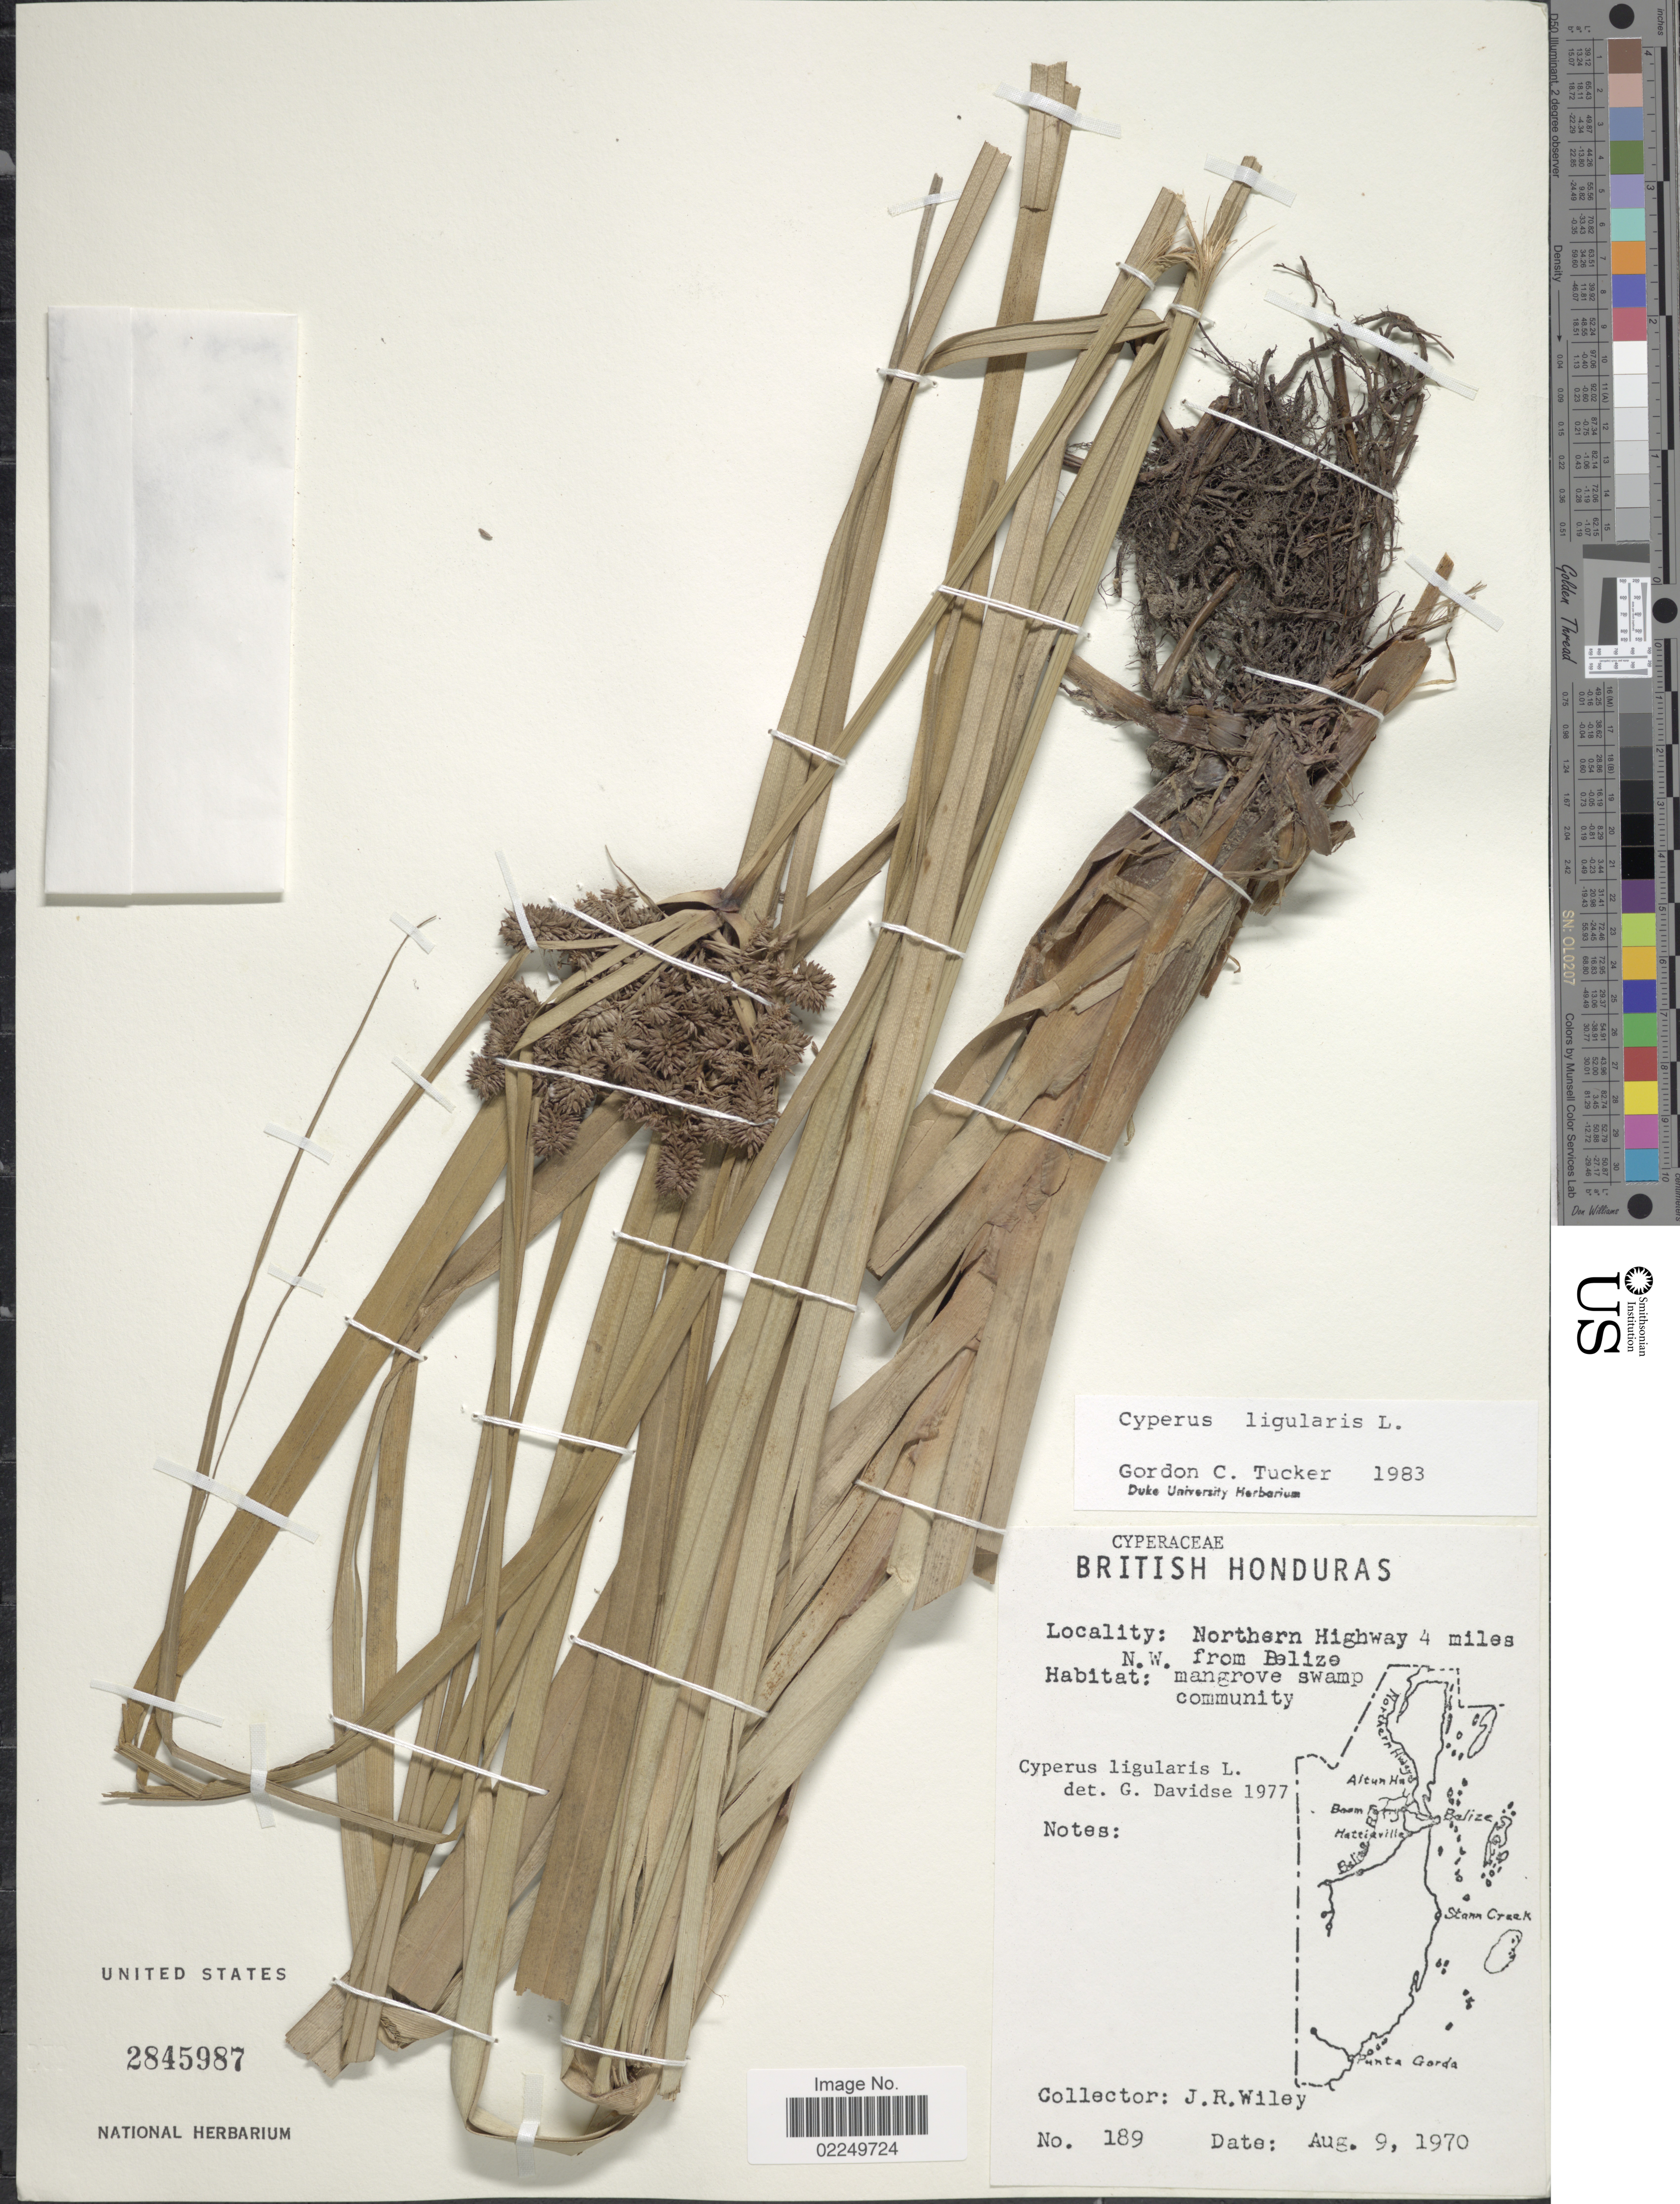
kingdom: Plantae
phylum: Tracheophyta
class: Liliopsida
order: Poales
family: Cyperaceae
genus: Cyperus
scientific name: Cyperus ligularis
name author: L.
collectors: J. Wiley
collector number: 189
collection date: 1970-08-09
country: Belize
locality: British Honduras, Northern Highway 4 miles N.W. from Belize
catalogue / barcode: US 2845987